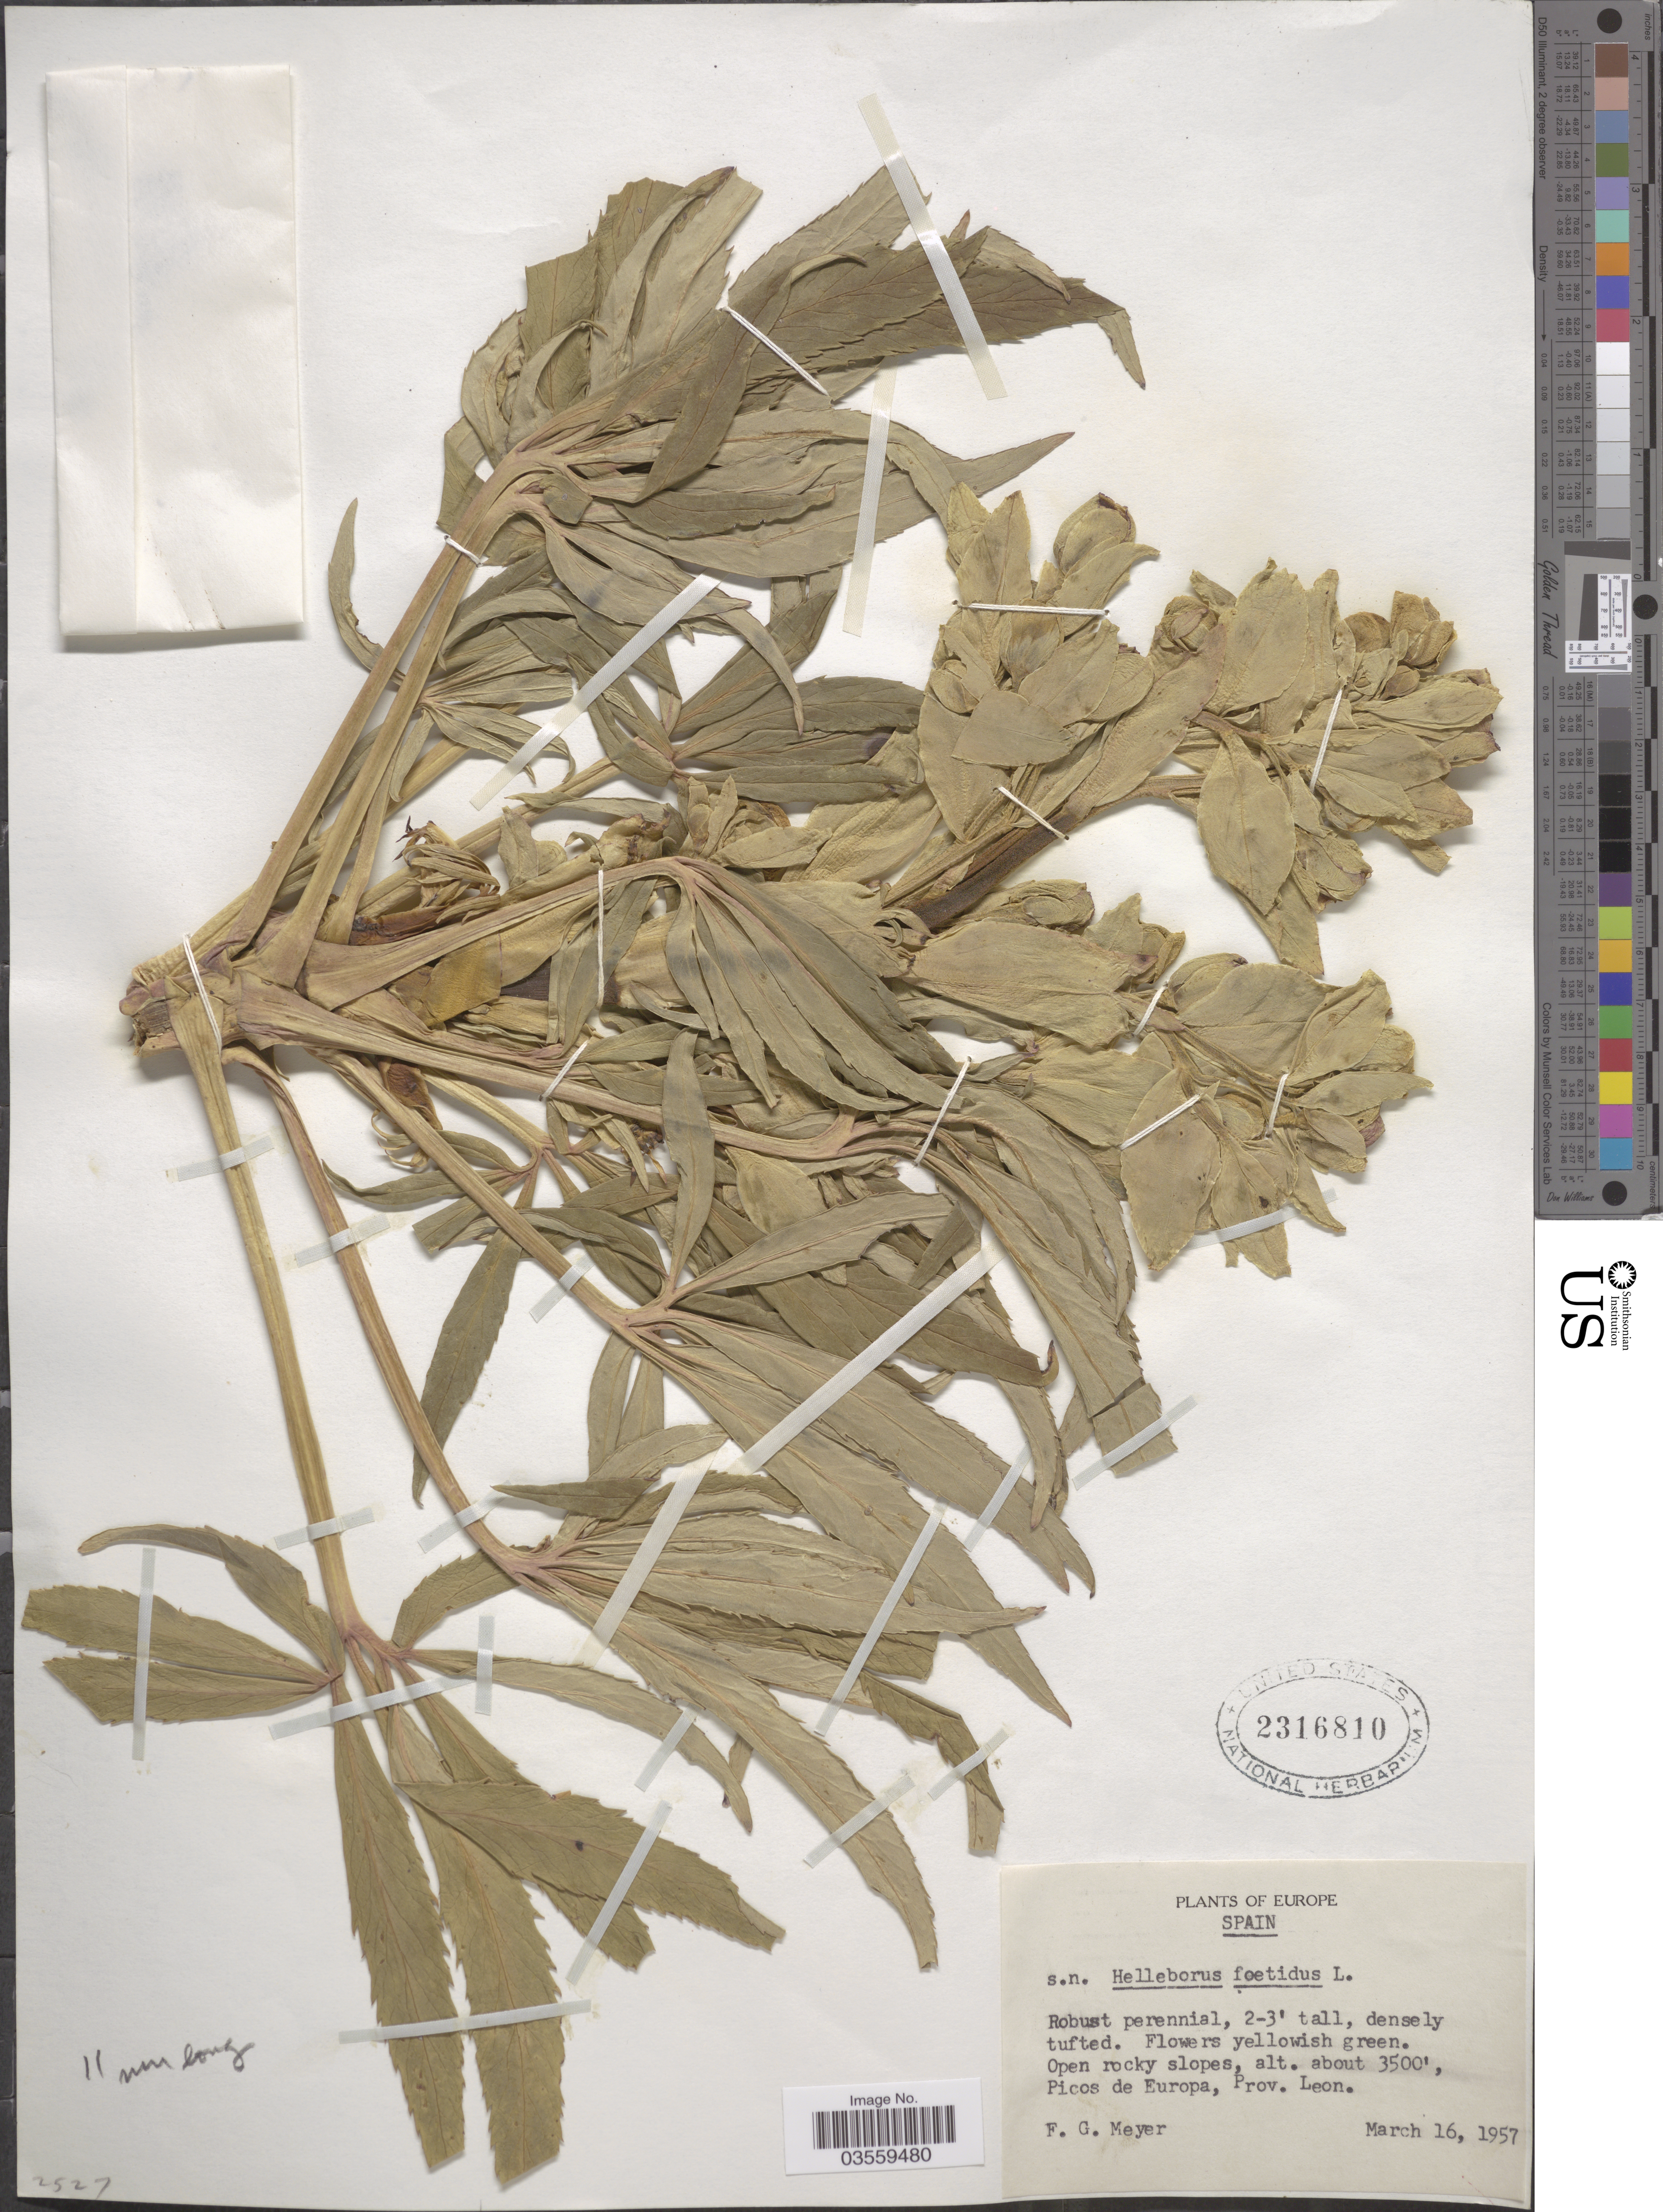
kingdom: Plantae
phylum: Tracheophyta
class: Magnoliopsida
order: Ranunculales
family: Ranunculaceae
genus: Helleborus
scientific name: Helleborus foetidus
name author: L.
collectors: F. G. Meyer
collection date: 1957-03-16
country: Spain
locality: Picos de Europa, Prov. Leon.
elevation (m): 1067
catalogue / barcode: US 2316810